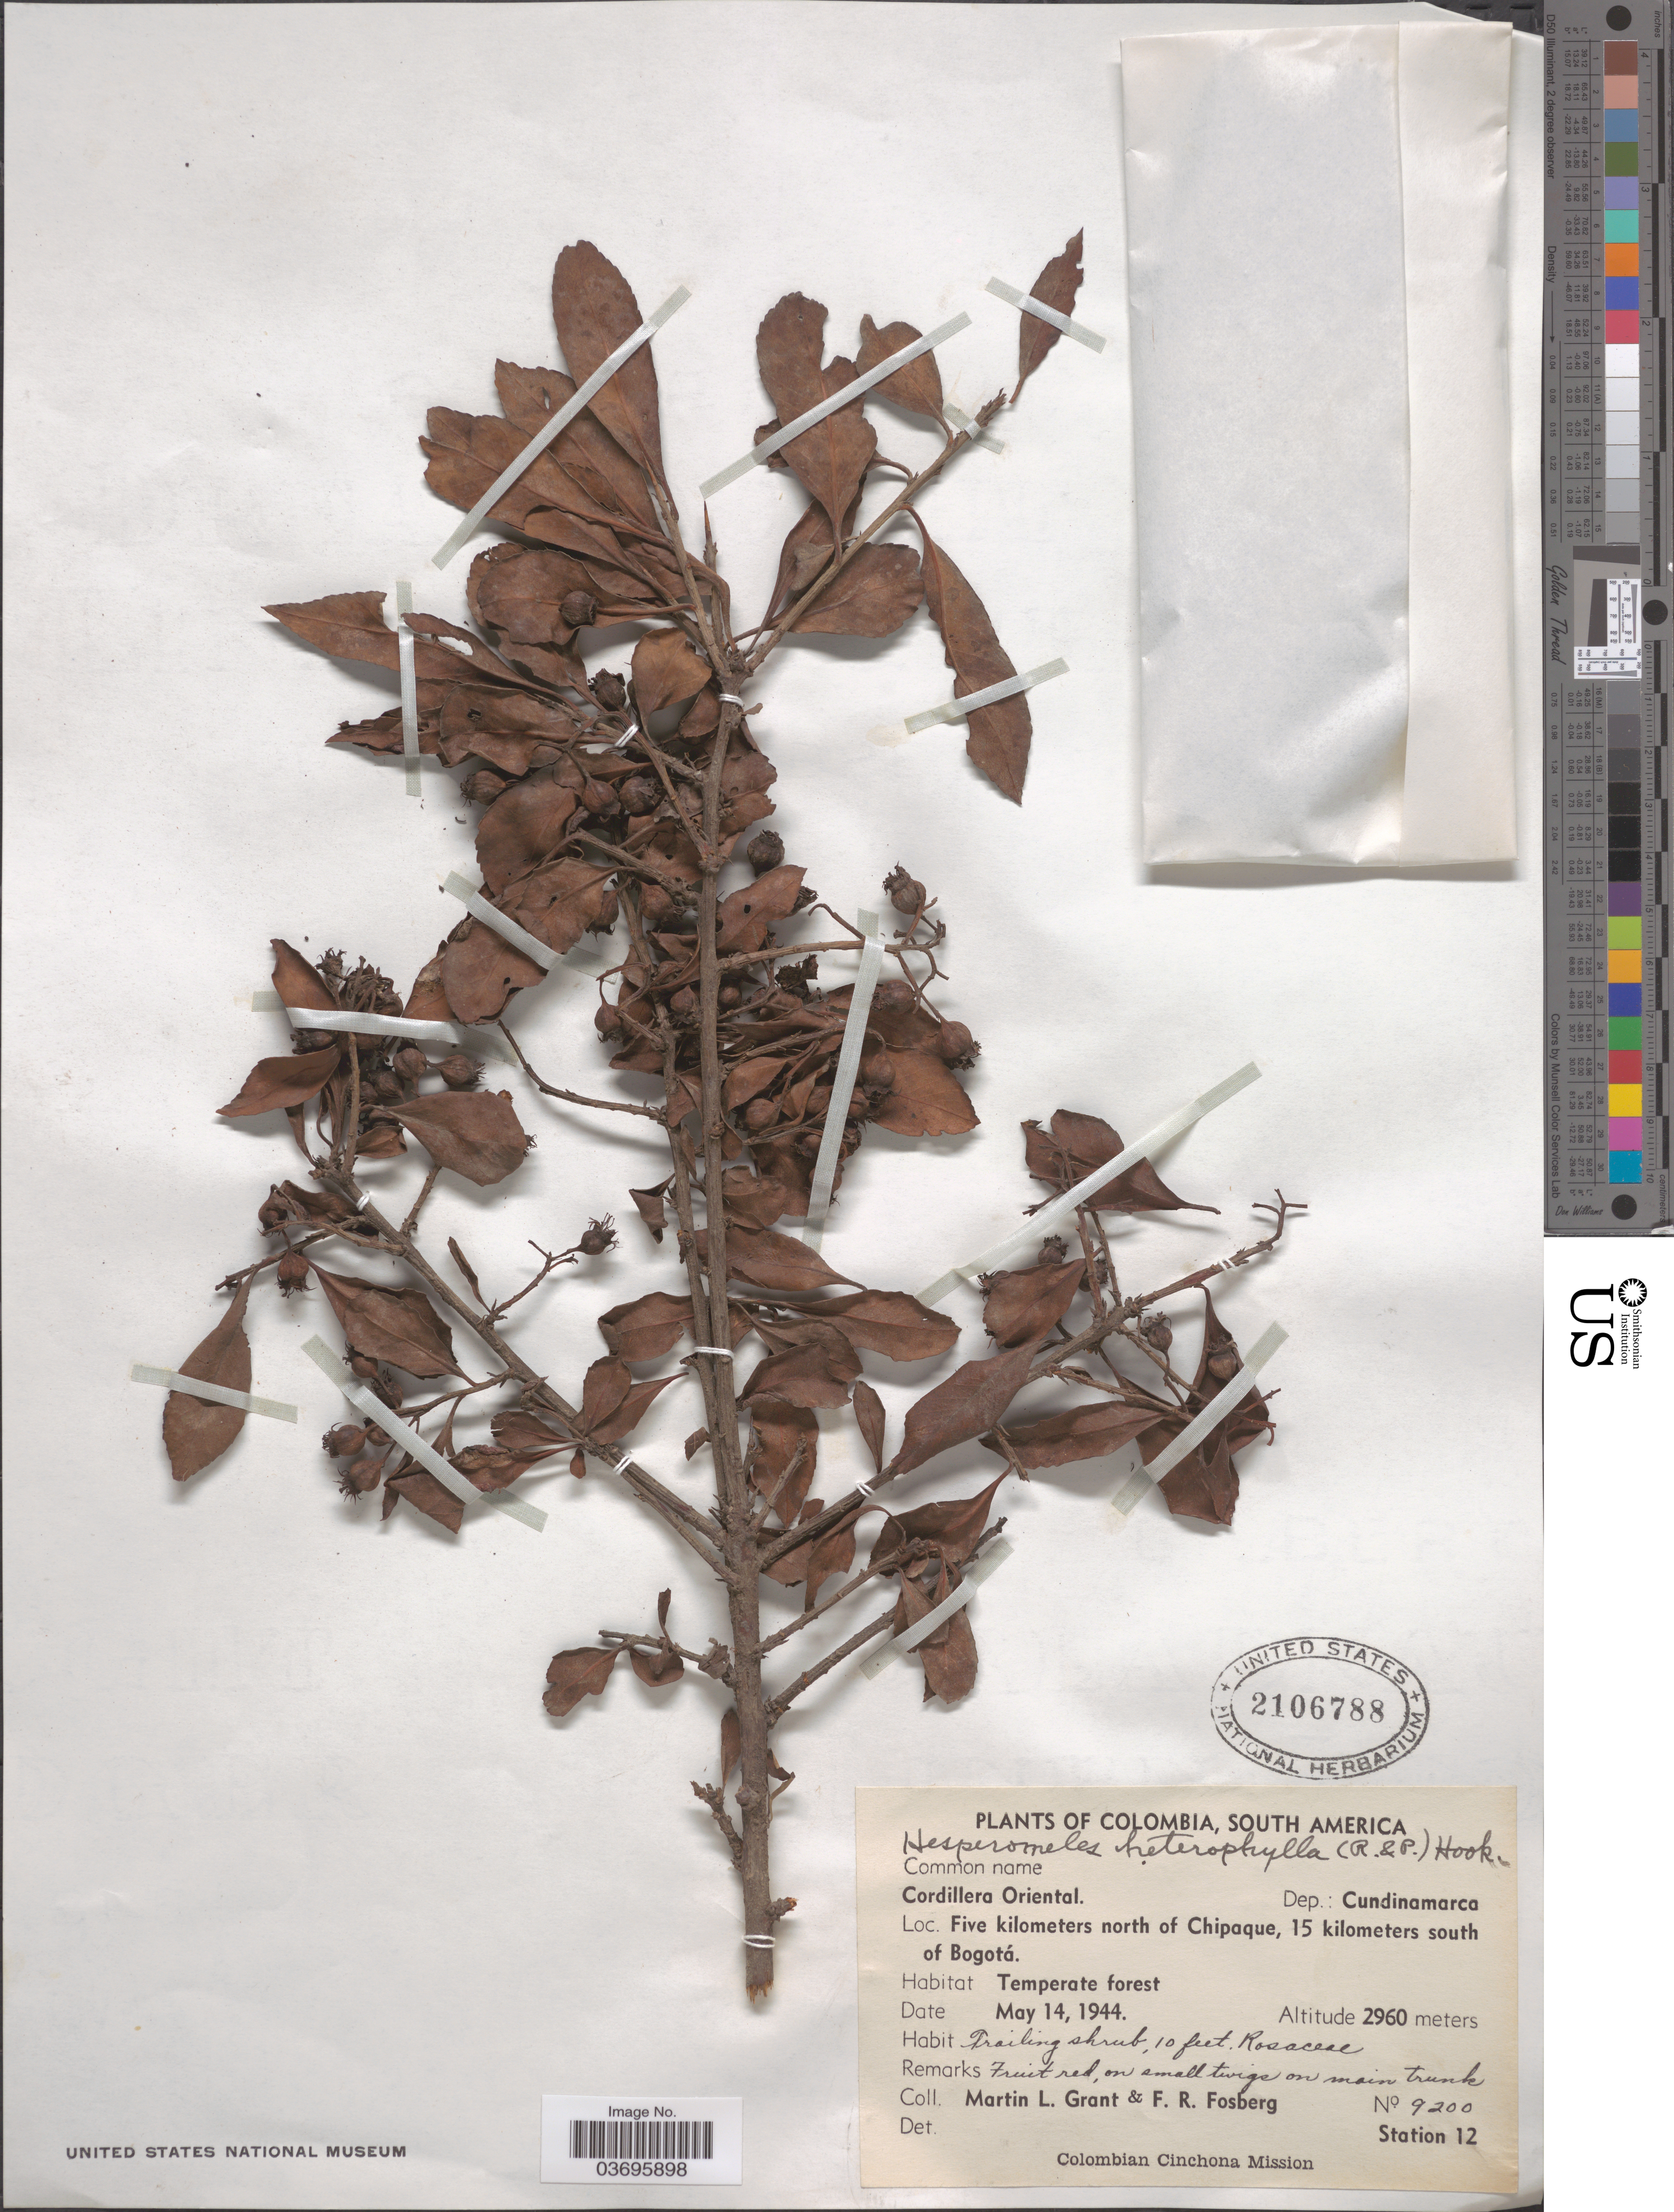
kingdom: Plantae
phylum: Tracheophyta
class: Magnoliopsida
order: Rosales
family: Rosaceae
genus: Hesperomeles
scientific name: Hesperomeles heterophylla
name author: (Ruiz & Pav.) Hook.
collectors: M. L. Grant & F. R. Fosberg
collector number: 9200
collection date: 1944-05-14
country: Colombia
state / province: Cundinamarca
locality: Cordillera Oriental. Dep.: Cundinamarca. Five kilometers north of Chipaque, 15 kilometers south of Bogotá. Station 12.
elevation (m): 2960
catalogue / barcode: US 2106788